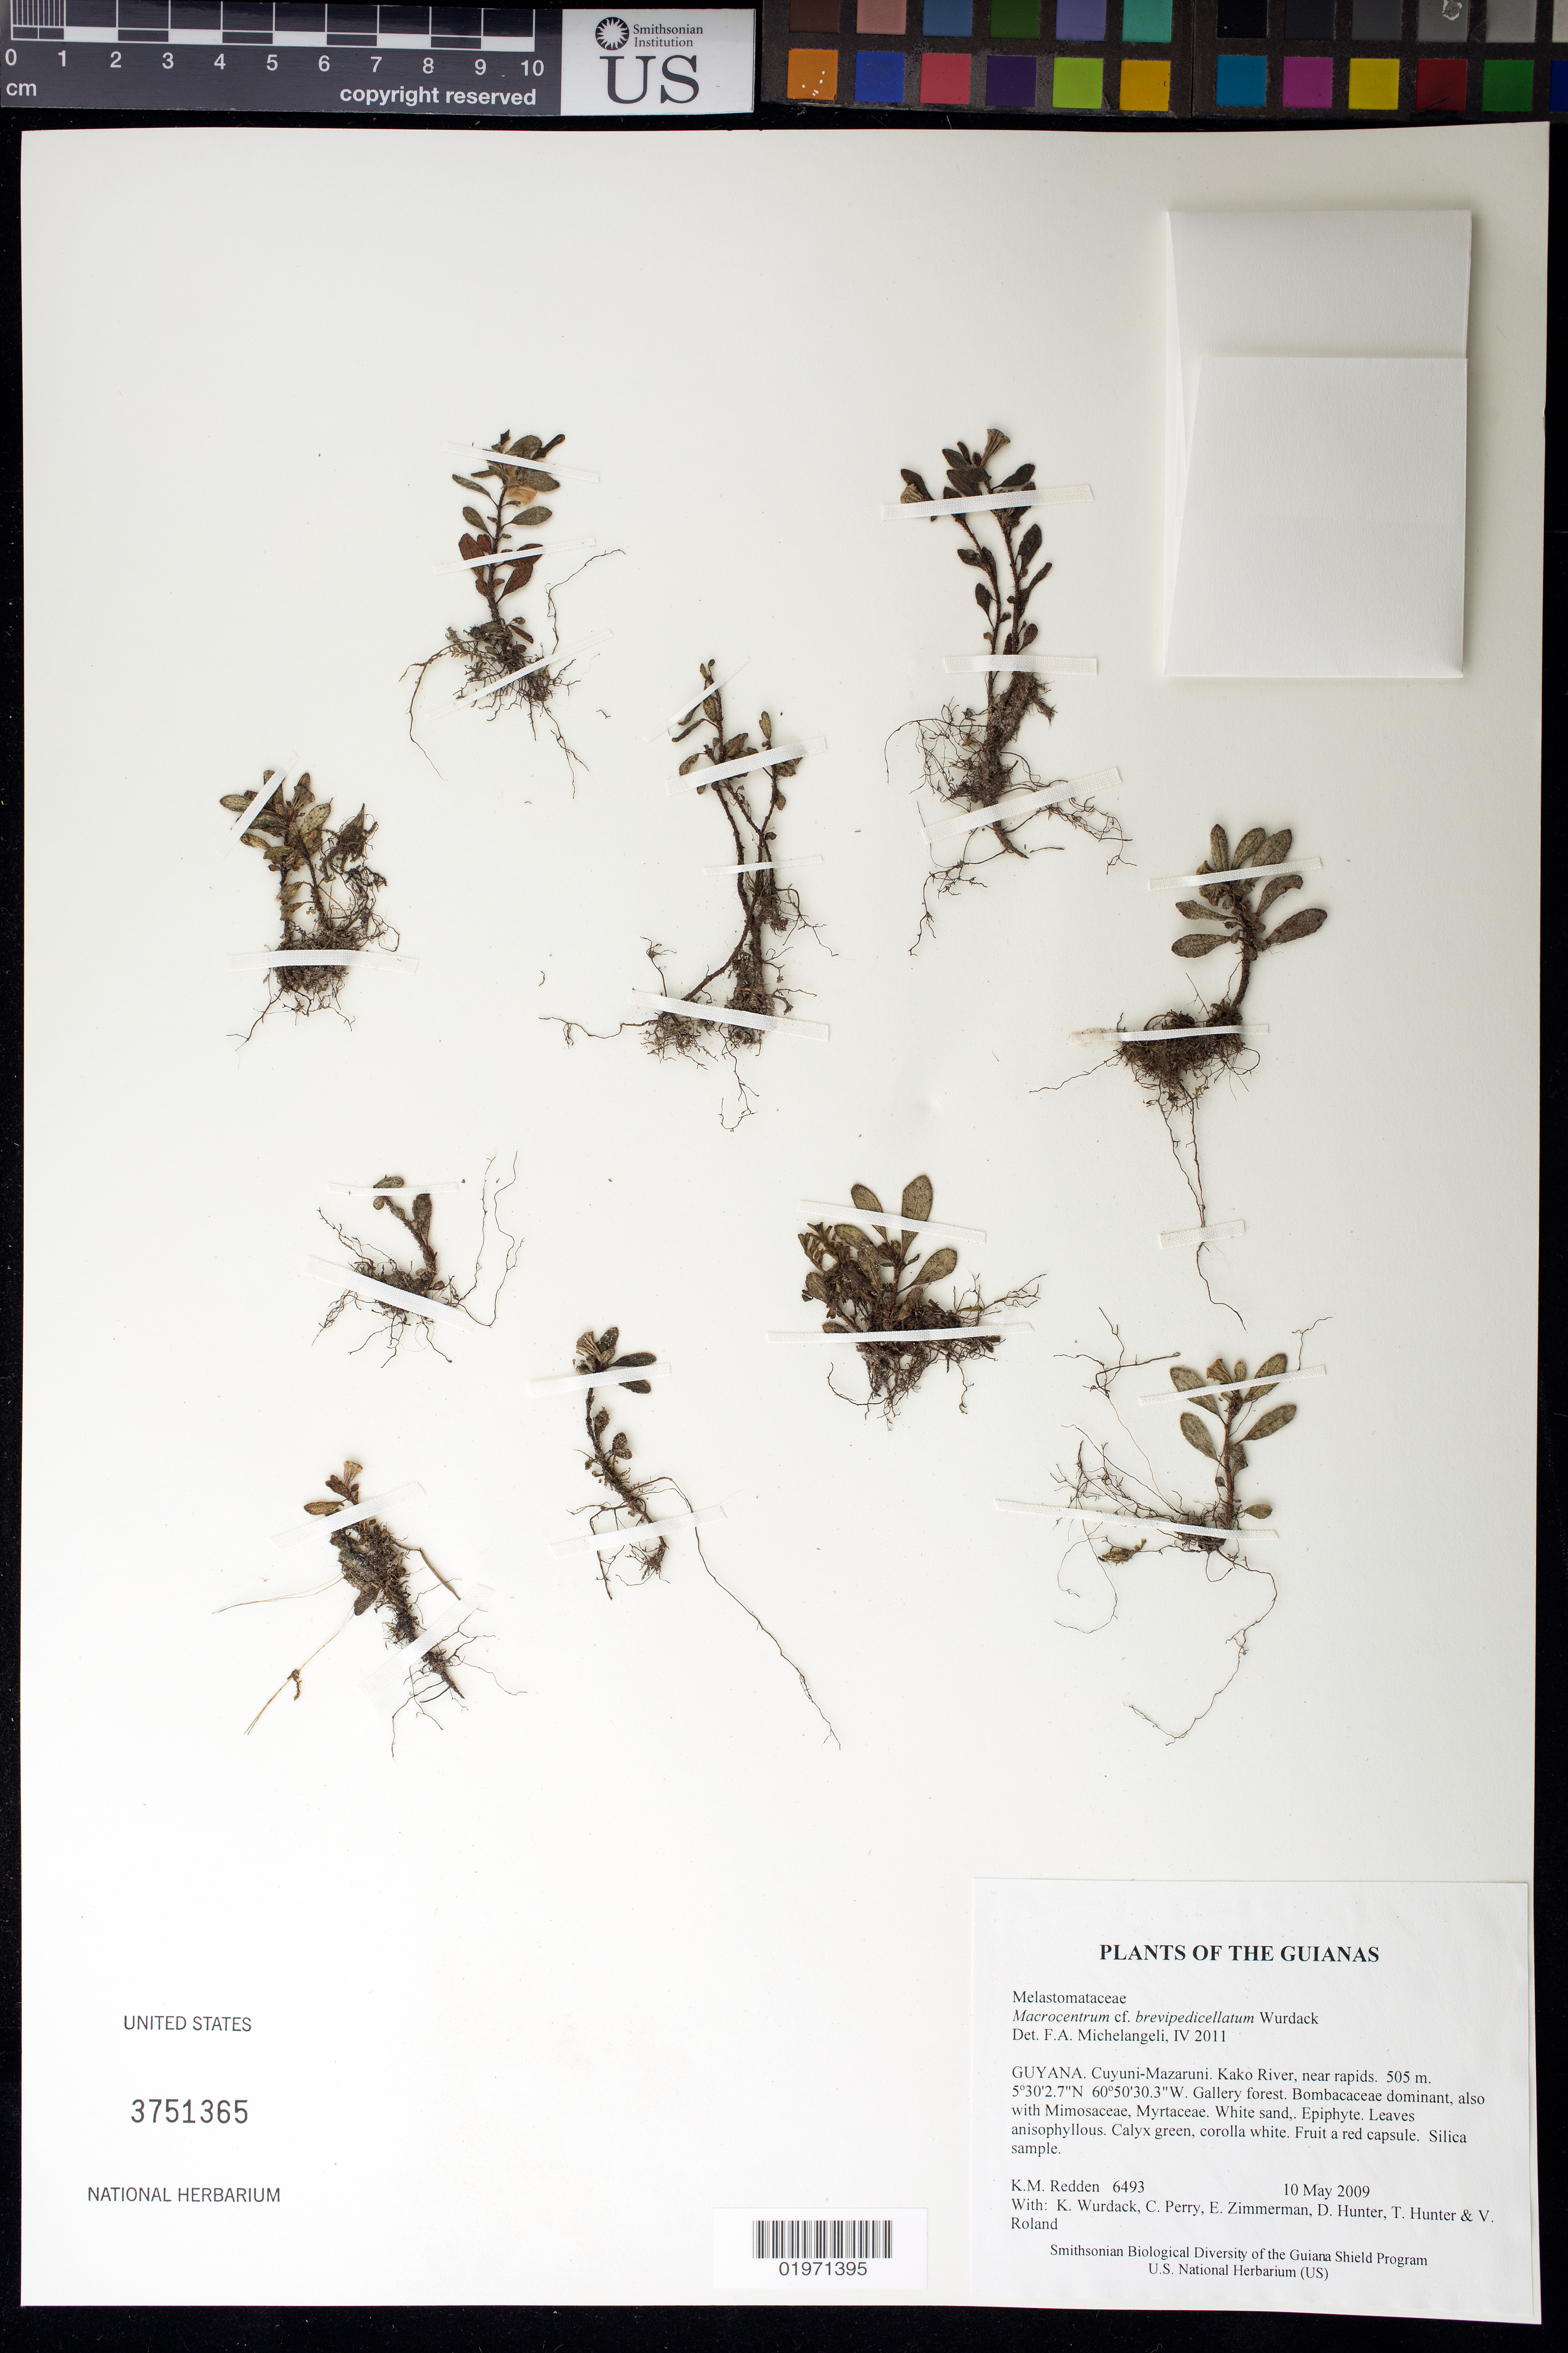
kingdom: Plantae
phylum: Tracheophyta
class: Magnoliopsida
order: Myrtales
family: Melastomataceae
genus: Macrocentrum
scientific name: Macrocentrum brevipedicellatum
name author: Wurdack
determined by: Michelangeli, F. A.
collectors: K. M. Redden, K. Wurdack, C. Perry, E. Zimmerman, D. Hunter, T. Hunter & V. Roland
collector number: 6493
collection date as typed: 10 May 2009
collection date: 2009-05-10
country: Guyana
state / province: Cuyuni-Mazaruni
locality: Kako River, near rapids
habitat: Gallery forest. Bombacaceae dominant, also with Mimosaceae, Myrtaceae. White sand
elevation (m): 505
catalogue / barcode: US 3751365